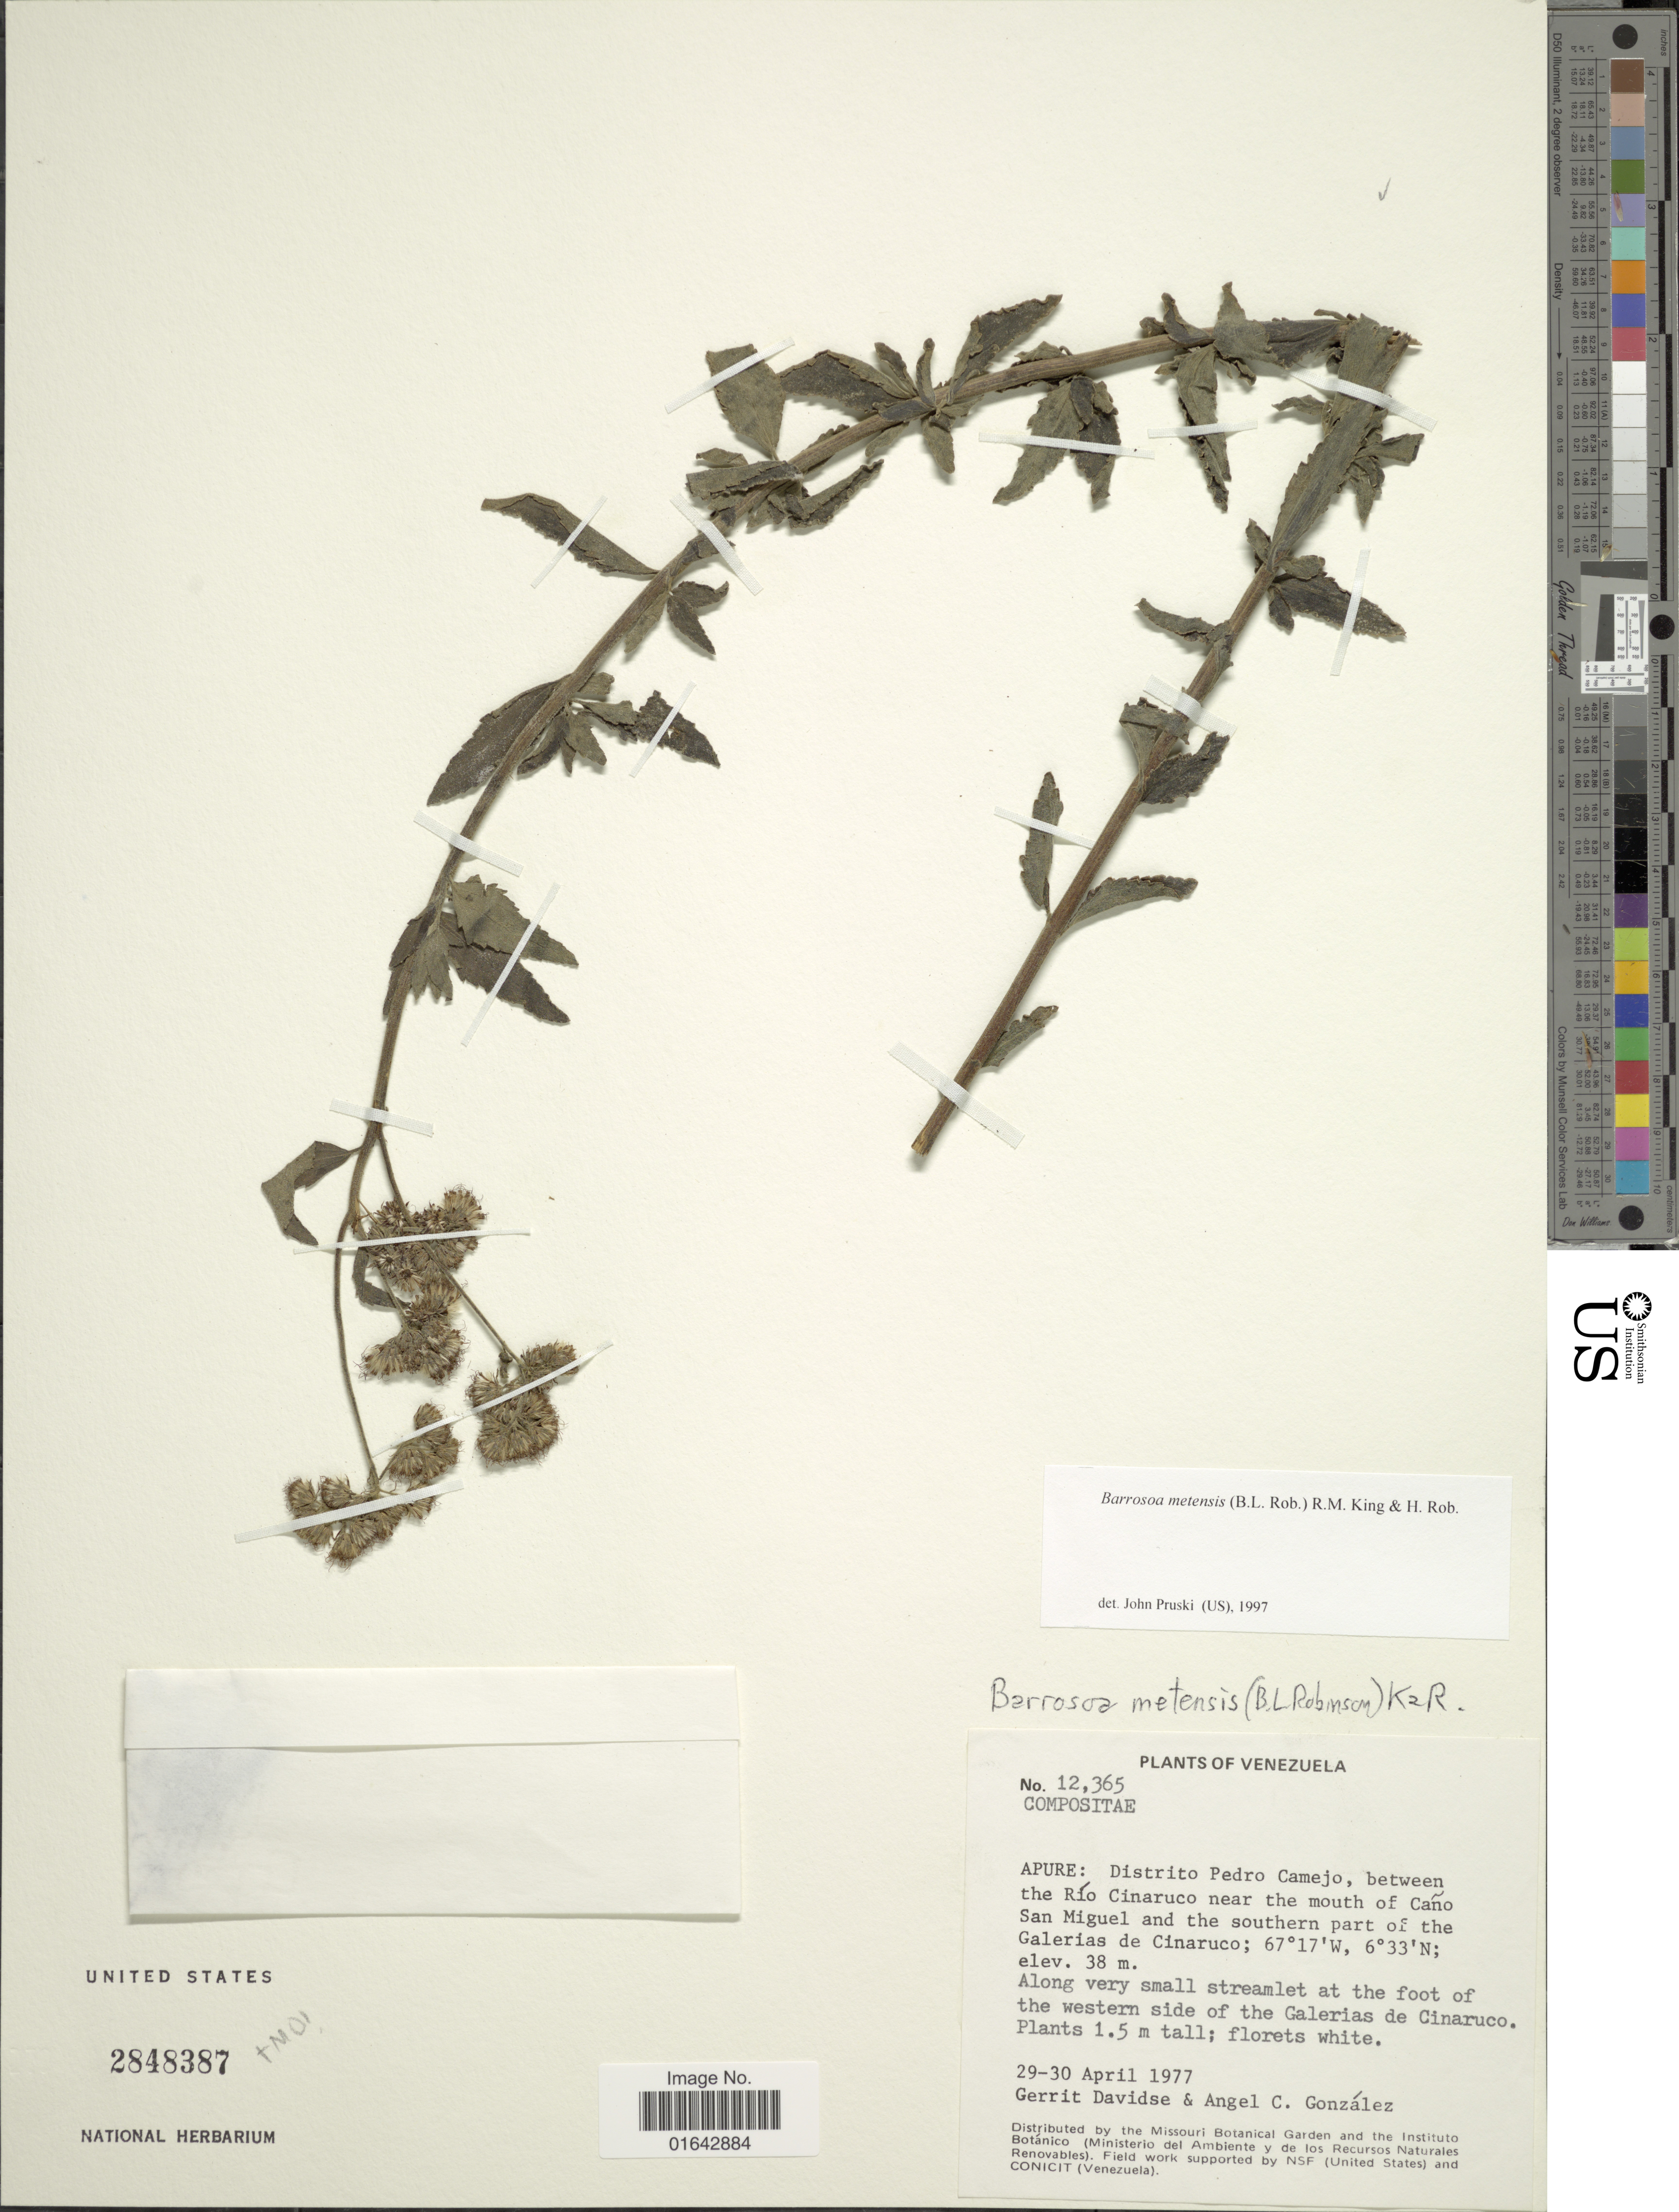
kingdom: Plantae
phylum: Tracheophyta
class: Magnoliopsida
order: Asterales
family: Asteraceae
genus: Barrosoa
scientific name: Barrosoa metensis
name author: (B.L. Rob.) R.M. King & H. Rob.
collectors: G. Davidse & A. C. González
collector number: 12365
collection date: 1977-04-29/1977-04-30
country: Venezuela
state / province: Apure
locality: Apure: Distrito Pedro Camejo, between the Río Cinaruco near the mouth of Caño San Miguel and the southern part of the Galerias de Cinaruco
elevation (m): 38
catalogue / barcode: US 2848387